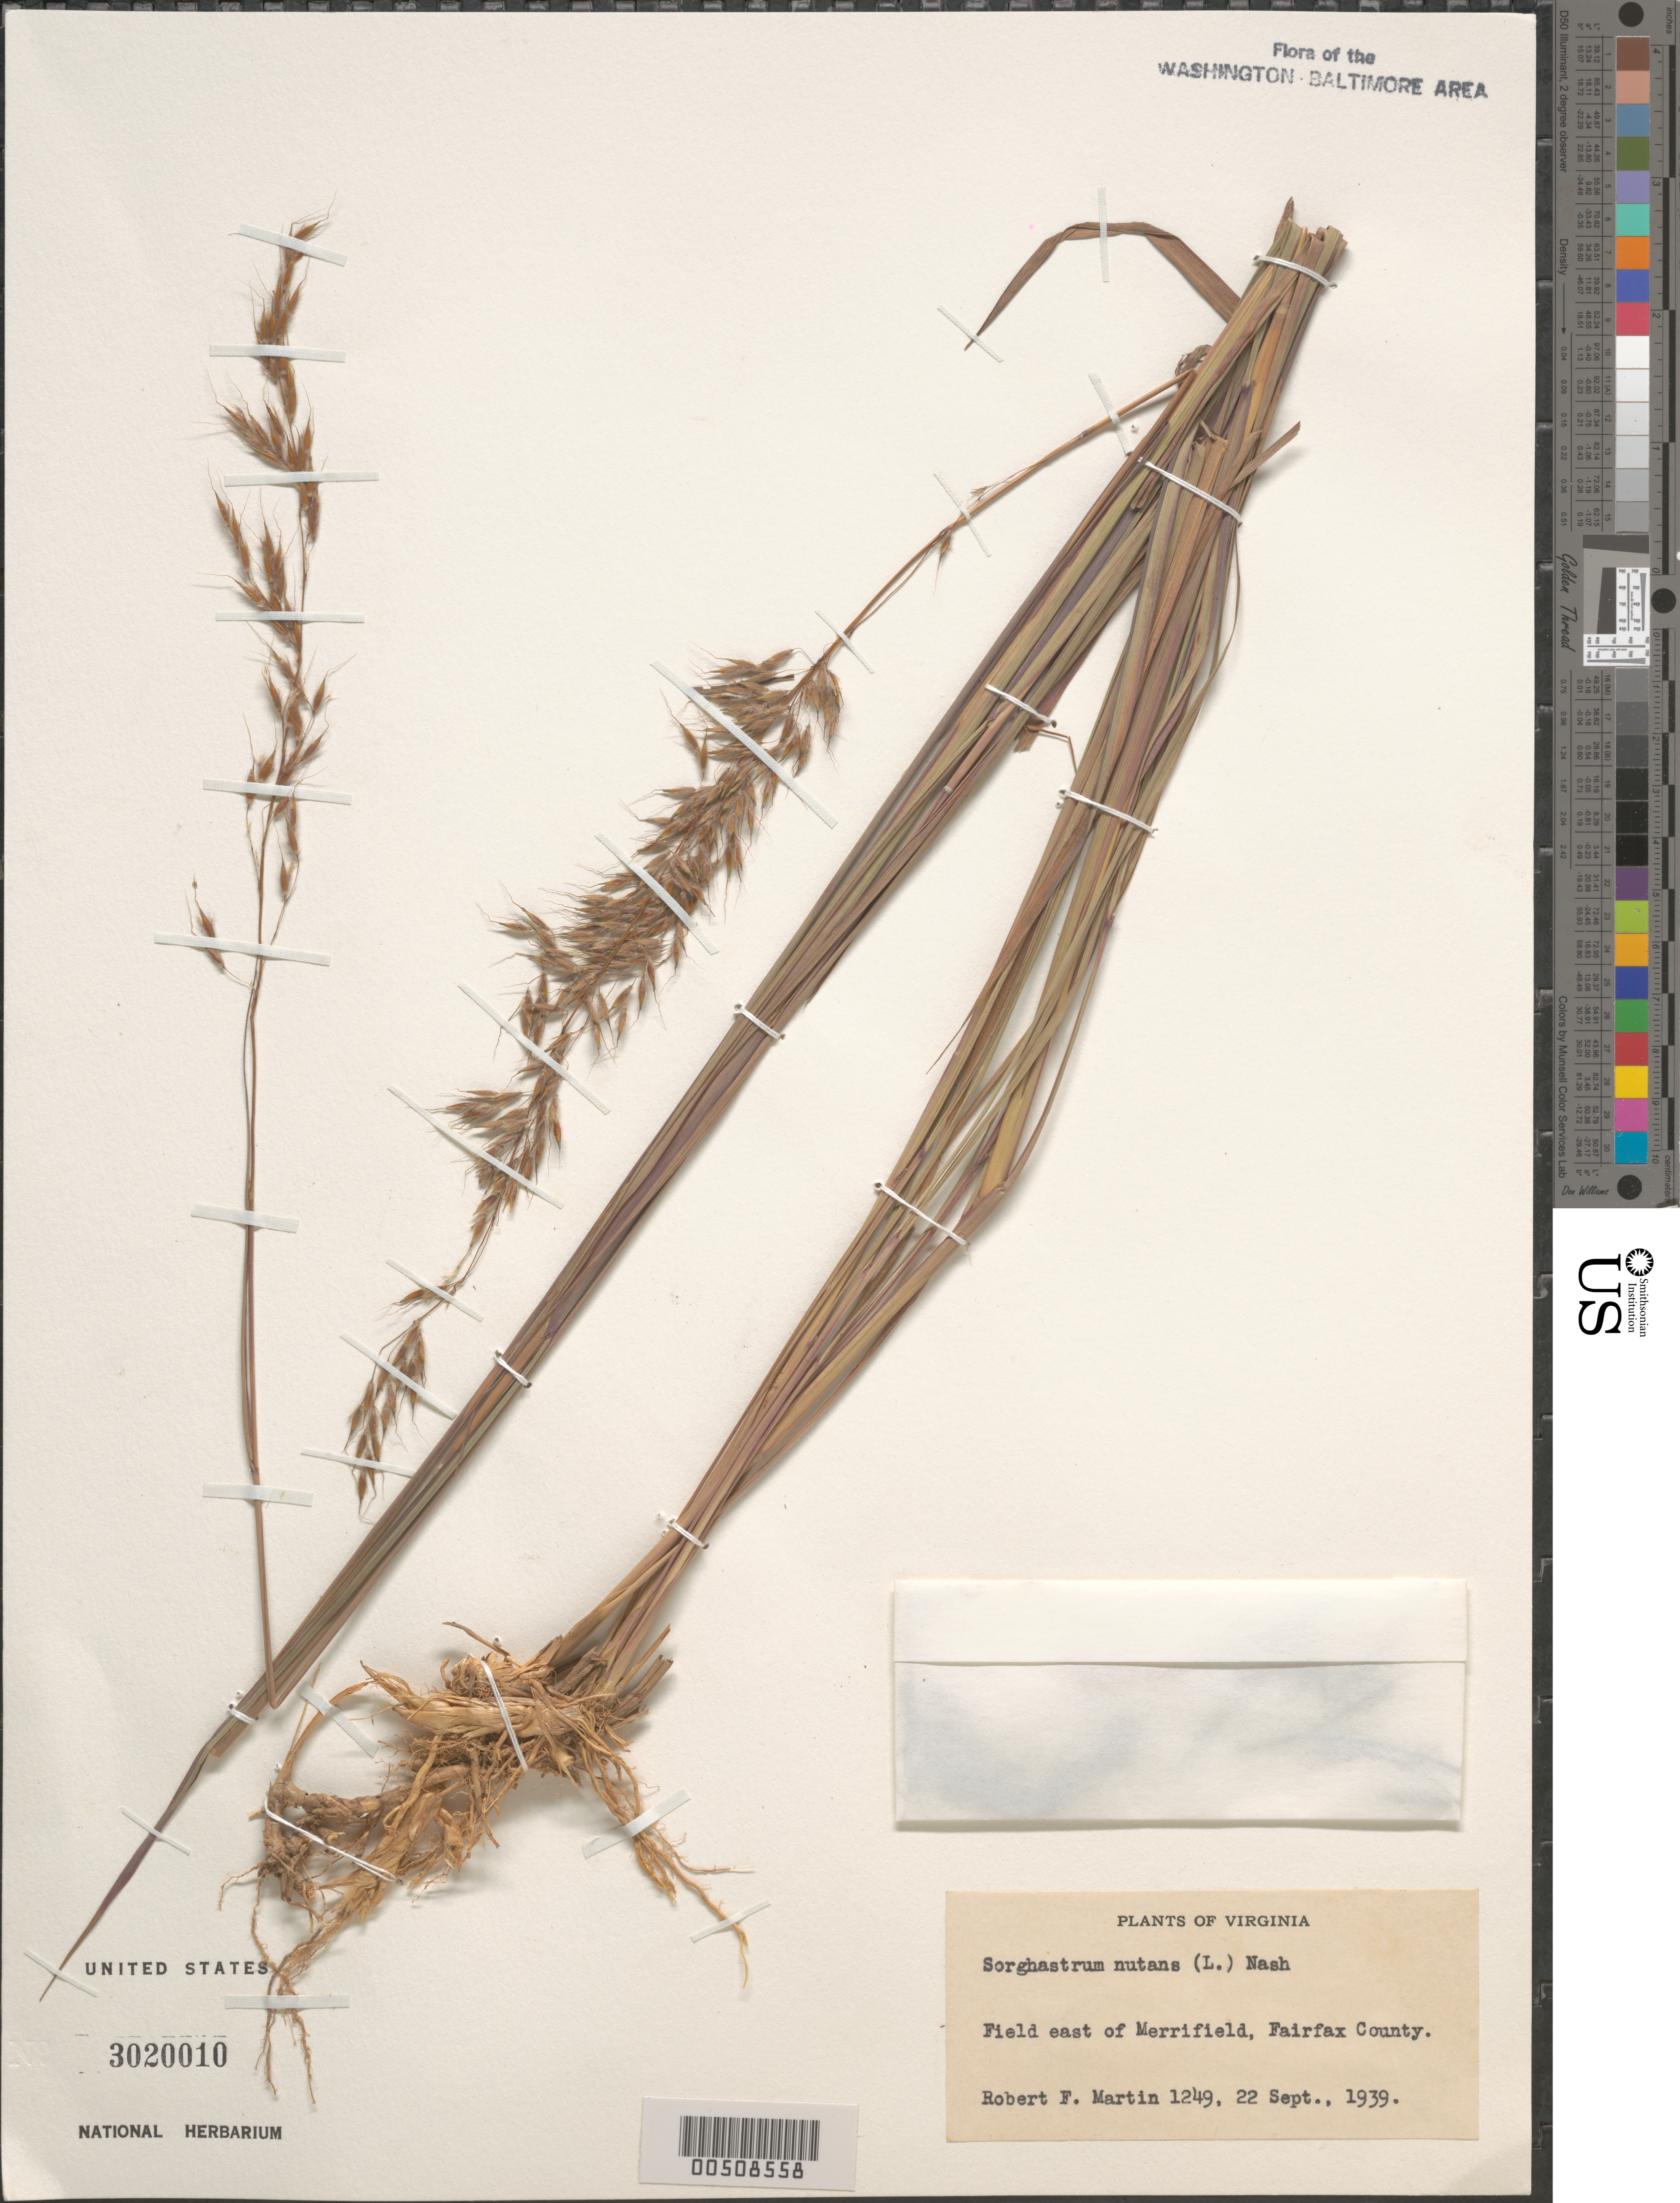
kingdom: Plantae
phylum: Tracheophyta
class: Liliopsida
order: Poales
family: Poaceae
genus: Sorghastrum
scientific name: Sorghastrum nutans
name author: (L.) Nash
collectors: R. F. Martin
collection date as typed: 22 Sep 1939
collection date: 1939-09-22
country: United States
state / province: Virginia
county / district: Fairfax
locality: E of Merrifield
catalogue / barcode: US 3020010